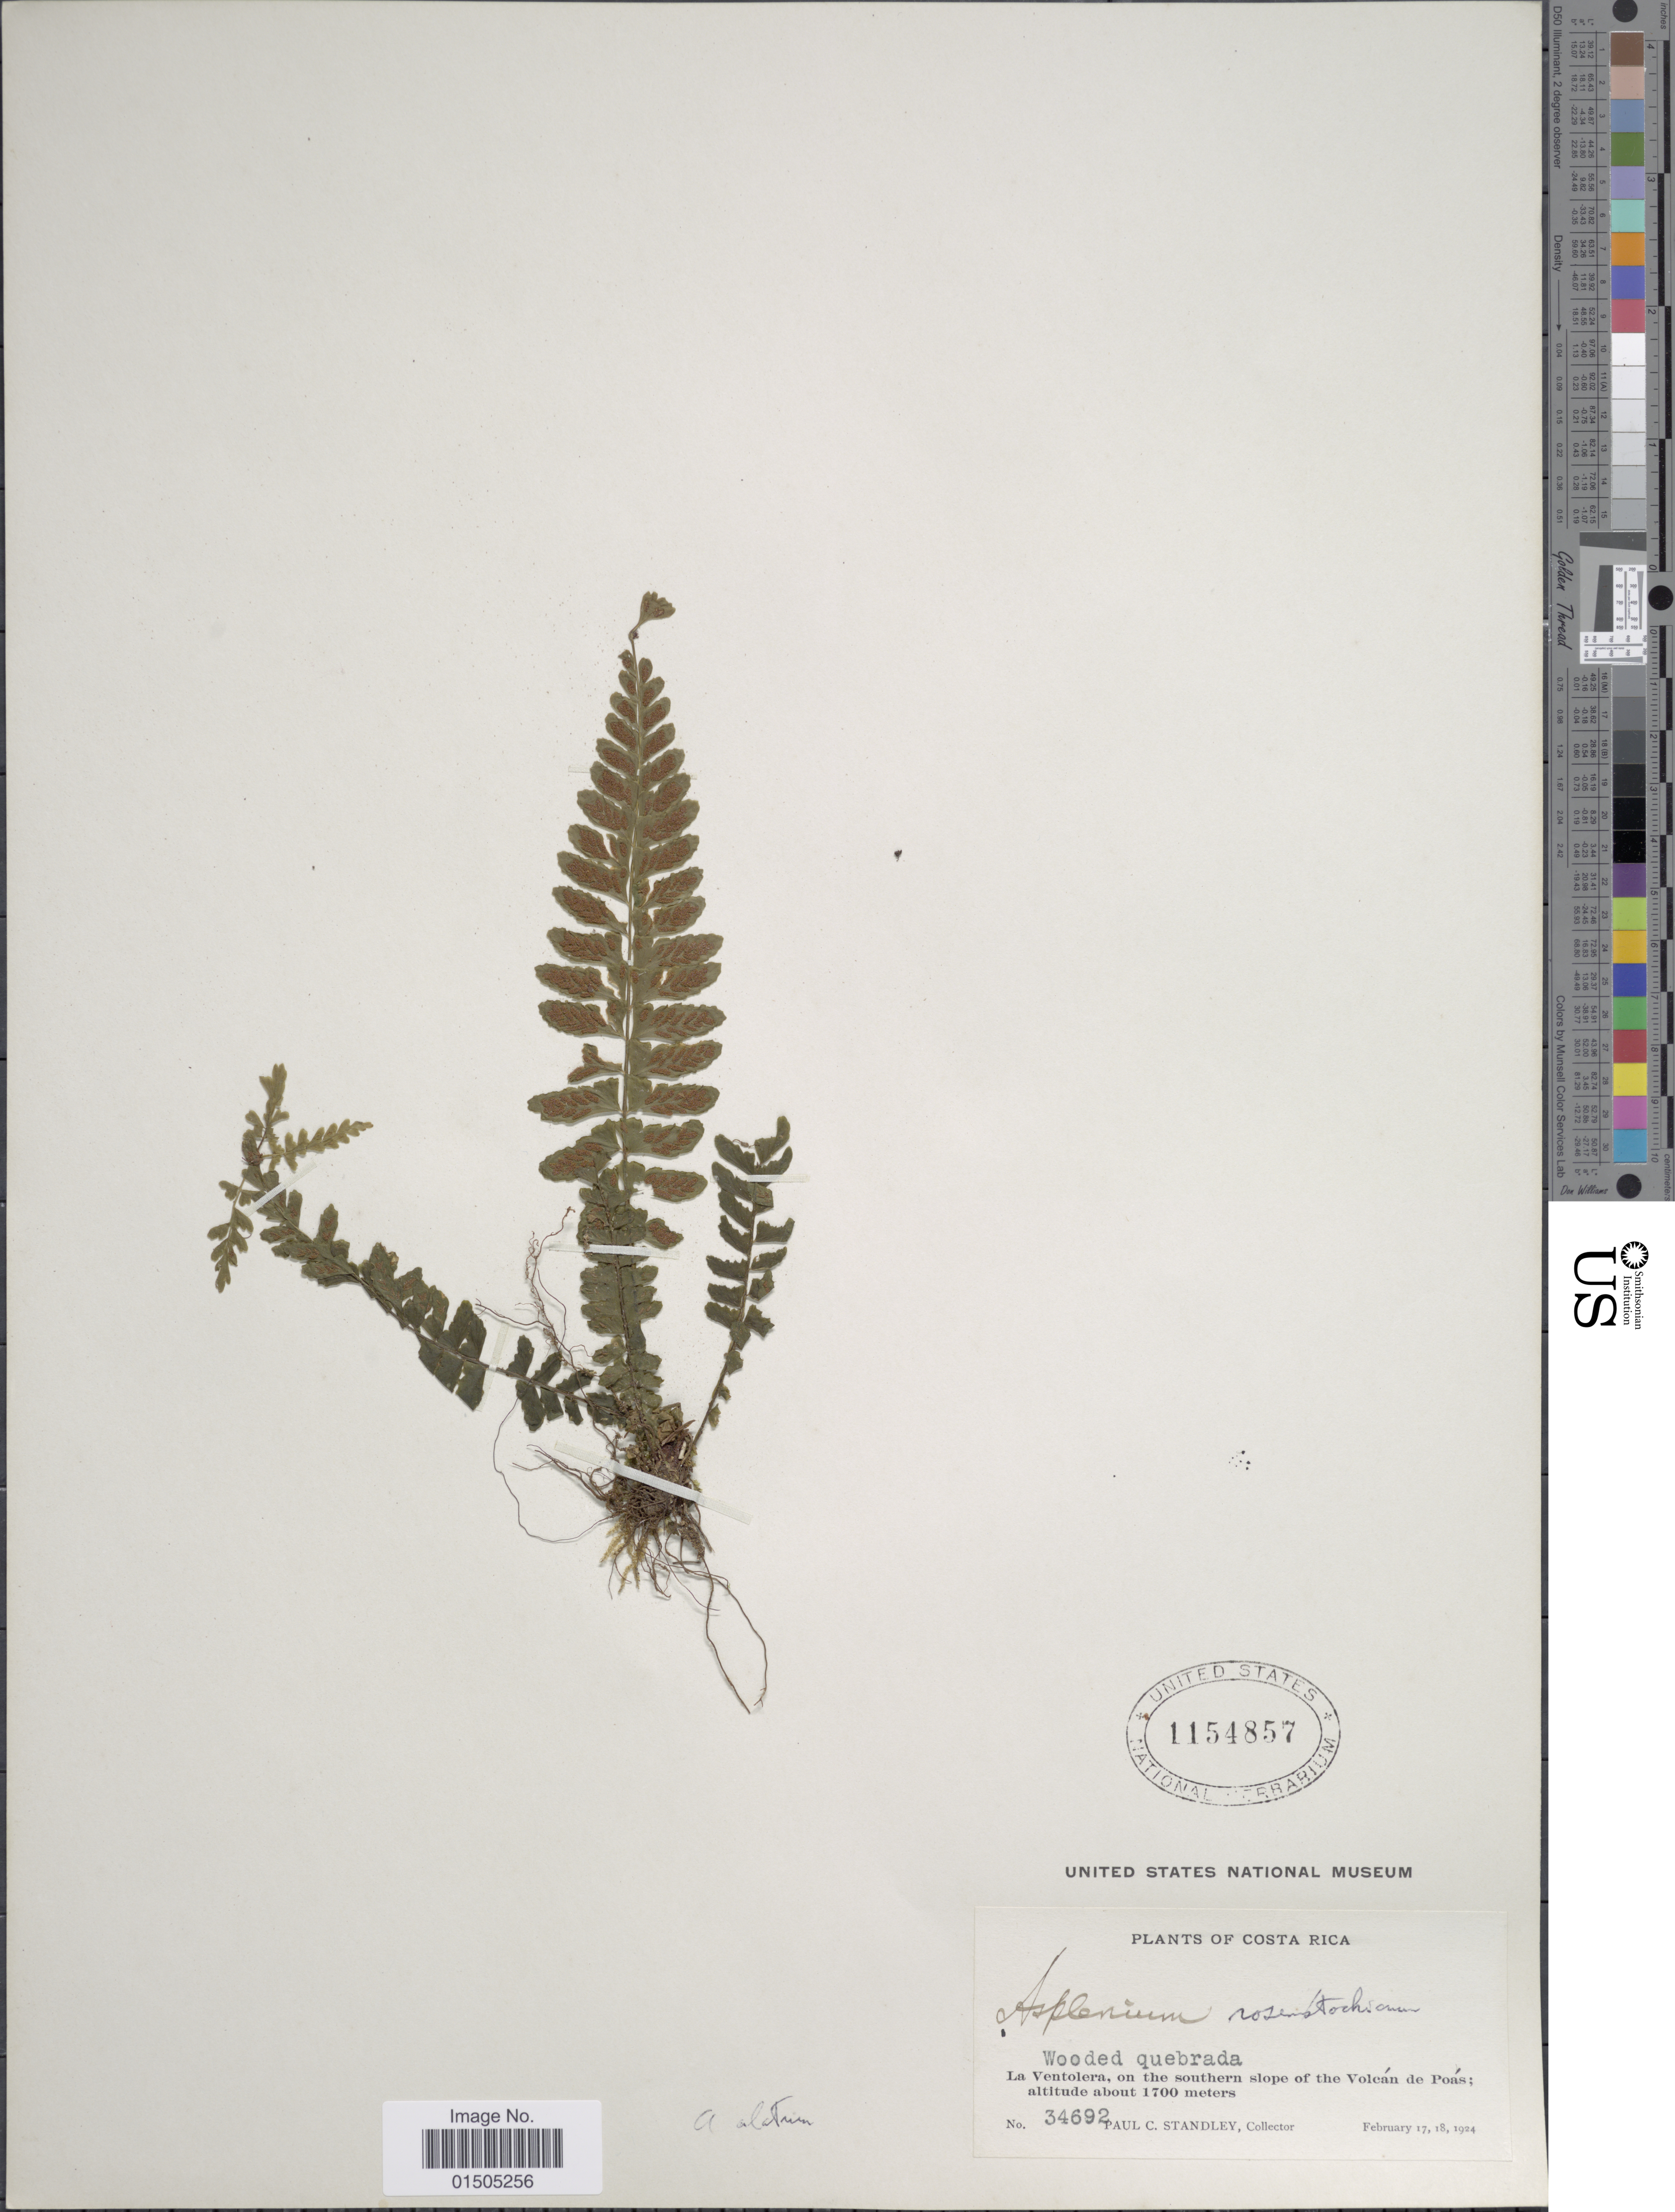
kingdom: Plantae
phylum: Tracheophyta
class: Polypodiopsida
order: Polypodiales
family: Aspleniaceae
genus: Asplenium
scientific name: Asplenium alatum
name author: Humb. & Bonpl. ex Willd.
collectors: P. C. Standley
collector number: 34692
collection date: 1924-02-17/1924-02-18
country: Costa Rica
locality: La Ventolera, on the southern slope of the Volcán de Poás.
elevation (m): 1700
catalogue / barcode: US 1154857